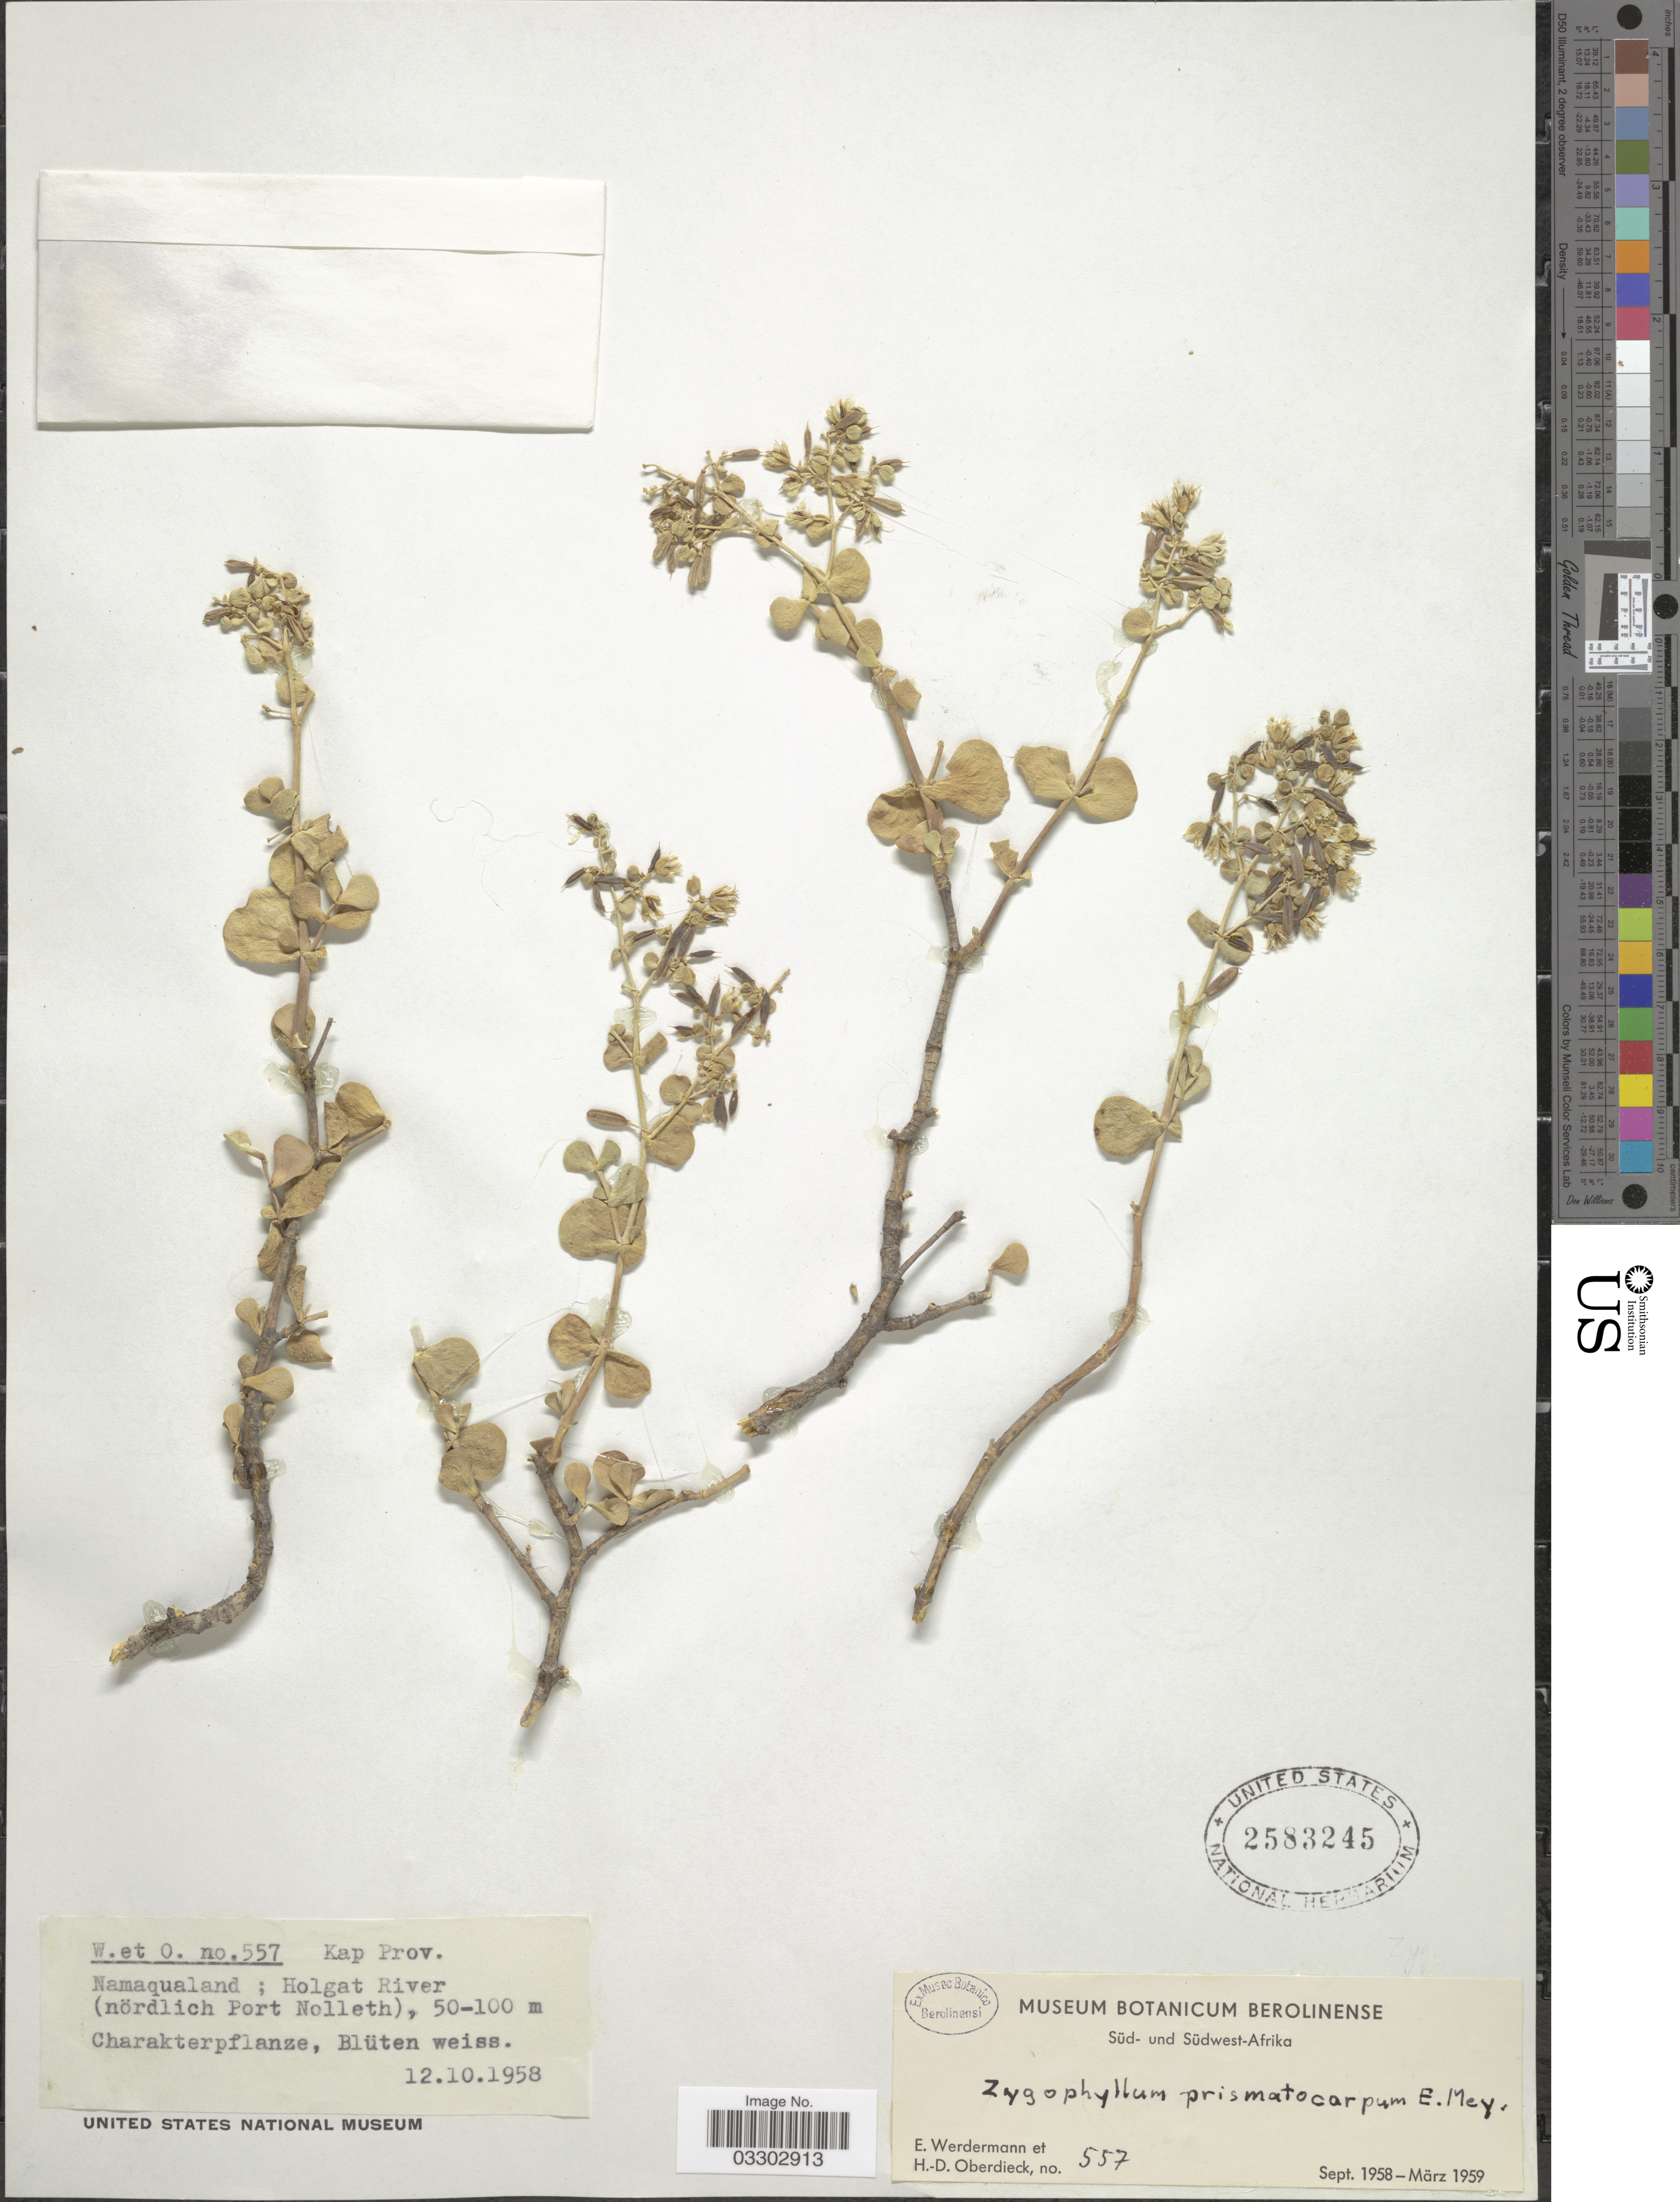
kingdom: Plantae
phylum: Tracheophyta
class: Magnoliopsida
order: Zygophyllales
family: Zygophyllaceae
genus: Zygophyllum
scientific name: Zygophyllum prismatocarpum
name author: E. Mey. ex Sond.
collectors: E. Werdermann & H. Oberdieck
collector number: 557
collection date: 1958-10-12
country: South Africa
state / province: Northern Cape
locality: Kap Prov. Namaqualand; Holgat River (nördlich Port Nolleth).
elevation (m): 50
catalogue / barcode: US 2583245